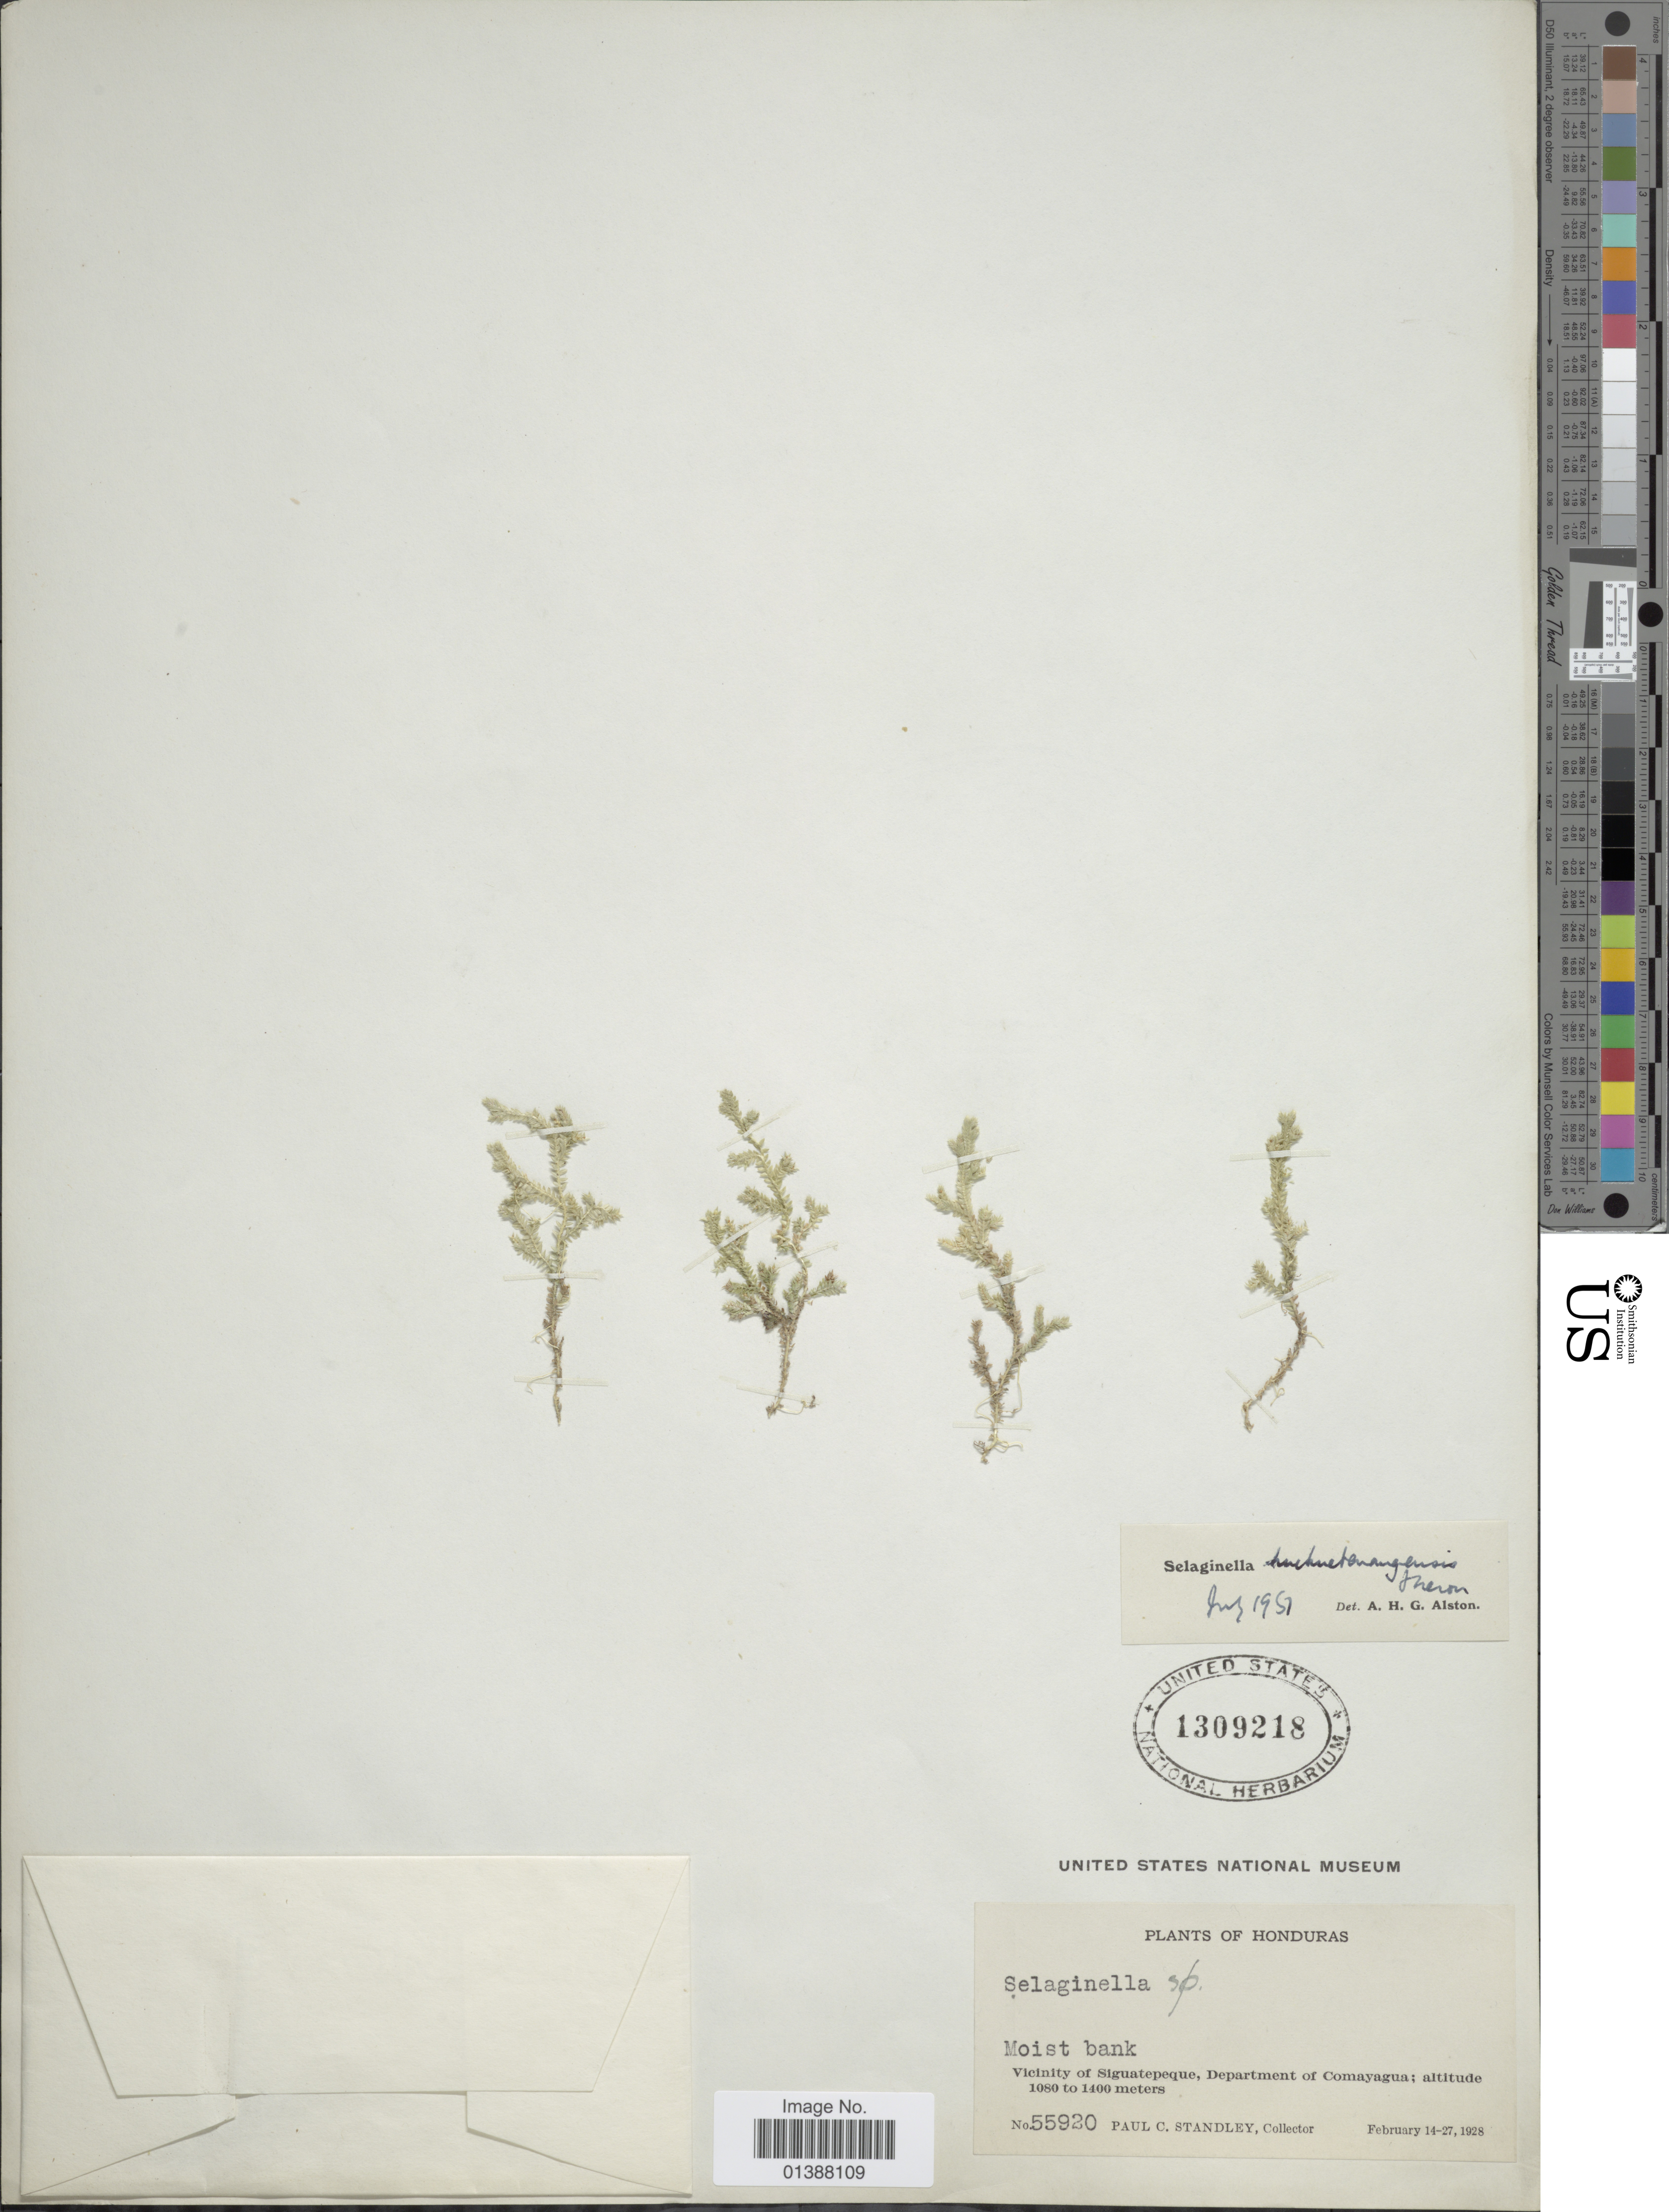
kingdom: Plantae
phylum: Tracheophyta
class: Lycopodiopsida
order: Selaginellales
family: Selaginellaceae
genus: Selaginella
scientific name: Selaginella huehuetenangensis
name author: Hieron.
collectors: P. C. Standley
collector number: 55920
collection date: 1928-02-14/1928-02-27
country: Honduras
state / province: Comayagua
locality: Vicinity of Siguatepeque, Department of Comayagua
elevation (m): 1080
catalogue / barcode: US 1309218